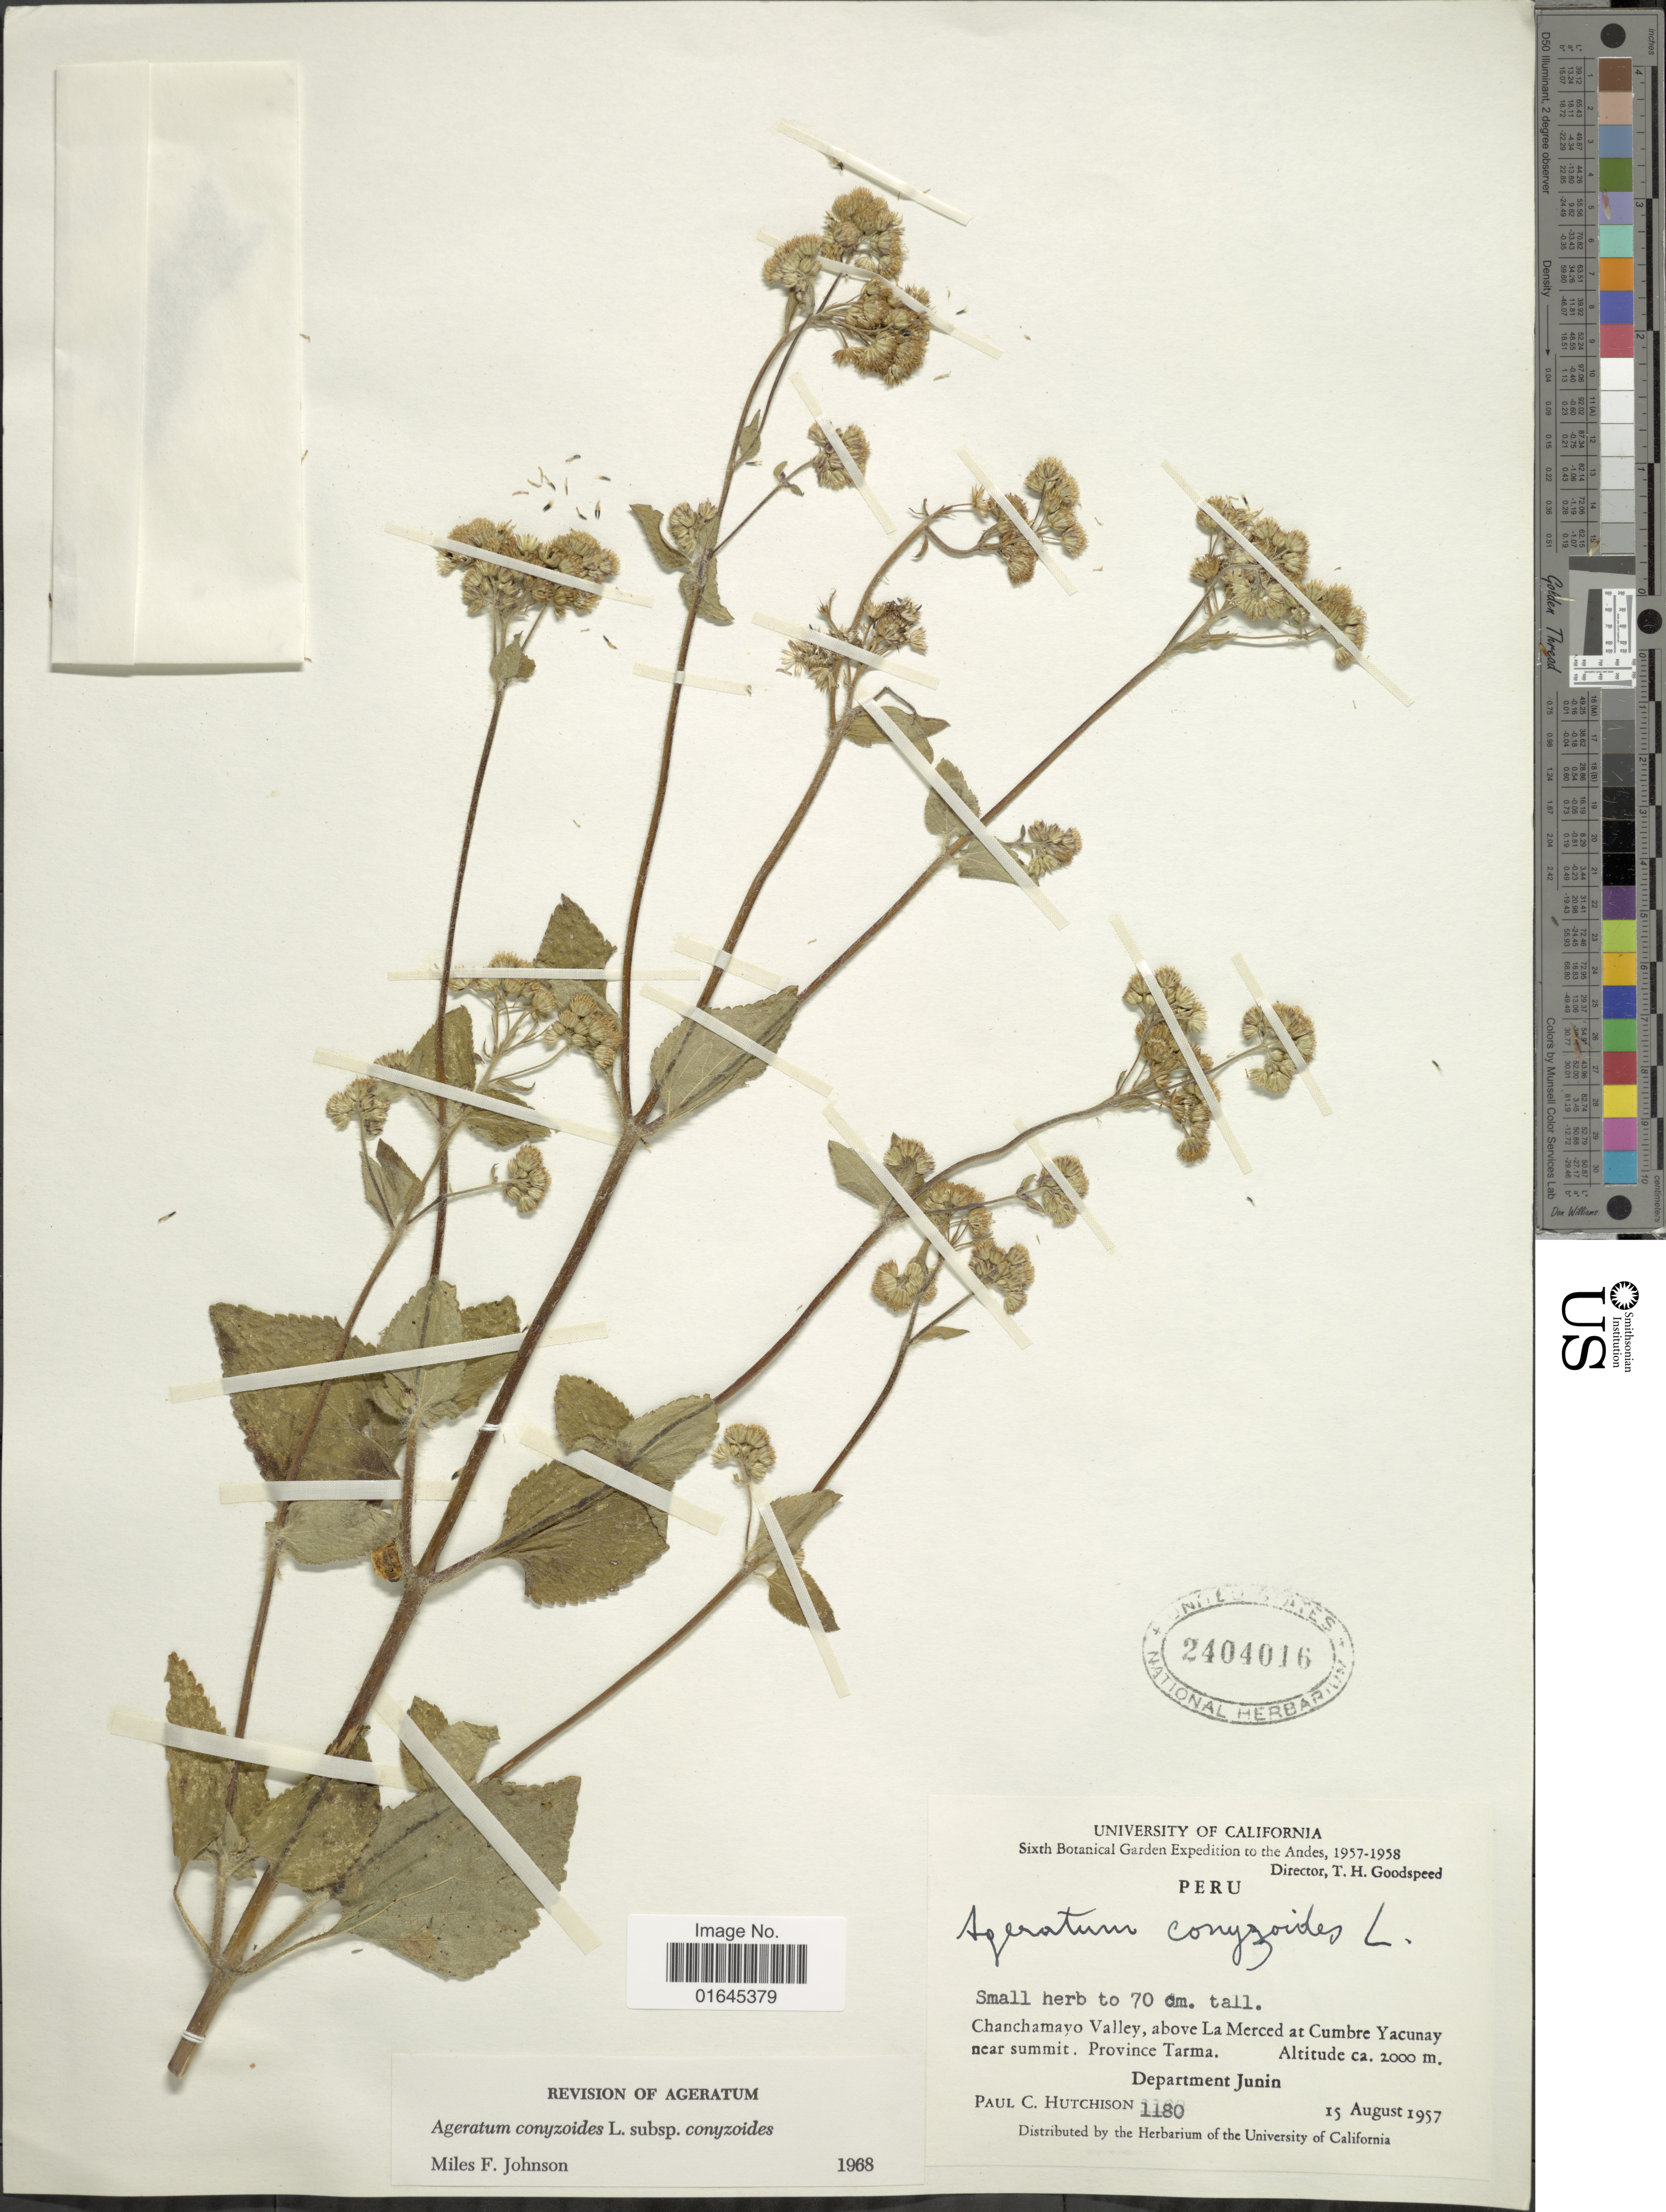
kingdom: Plantae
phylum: Tracheophyta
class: Magnoliopsida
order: Asterales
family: Asteraceae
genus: Ageratum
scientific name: Ageratum conyzoides subsp. conyzoides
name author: L.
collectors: P. C. Hutchison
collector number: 1180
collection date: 1957-08-15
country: Peru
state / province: Junín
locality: Chanchamayo Valley, above La Merced at Cumbre Yacunay near summit, Province Tarma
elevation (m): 2000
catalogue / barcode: US 2404016